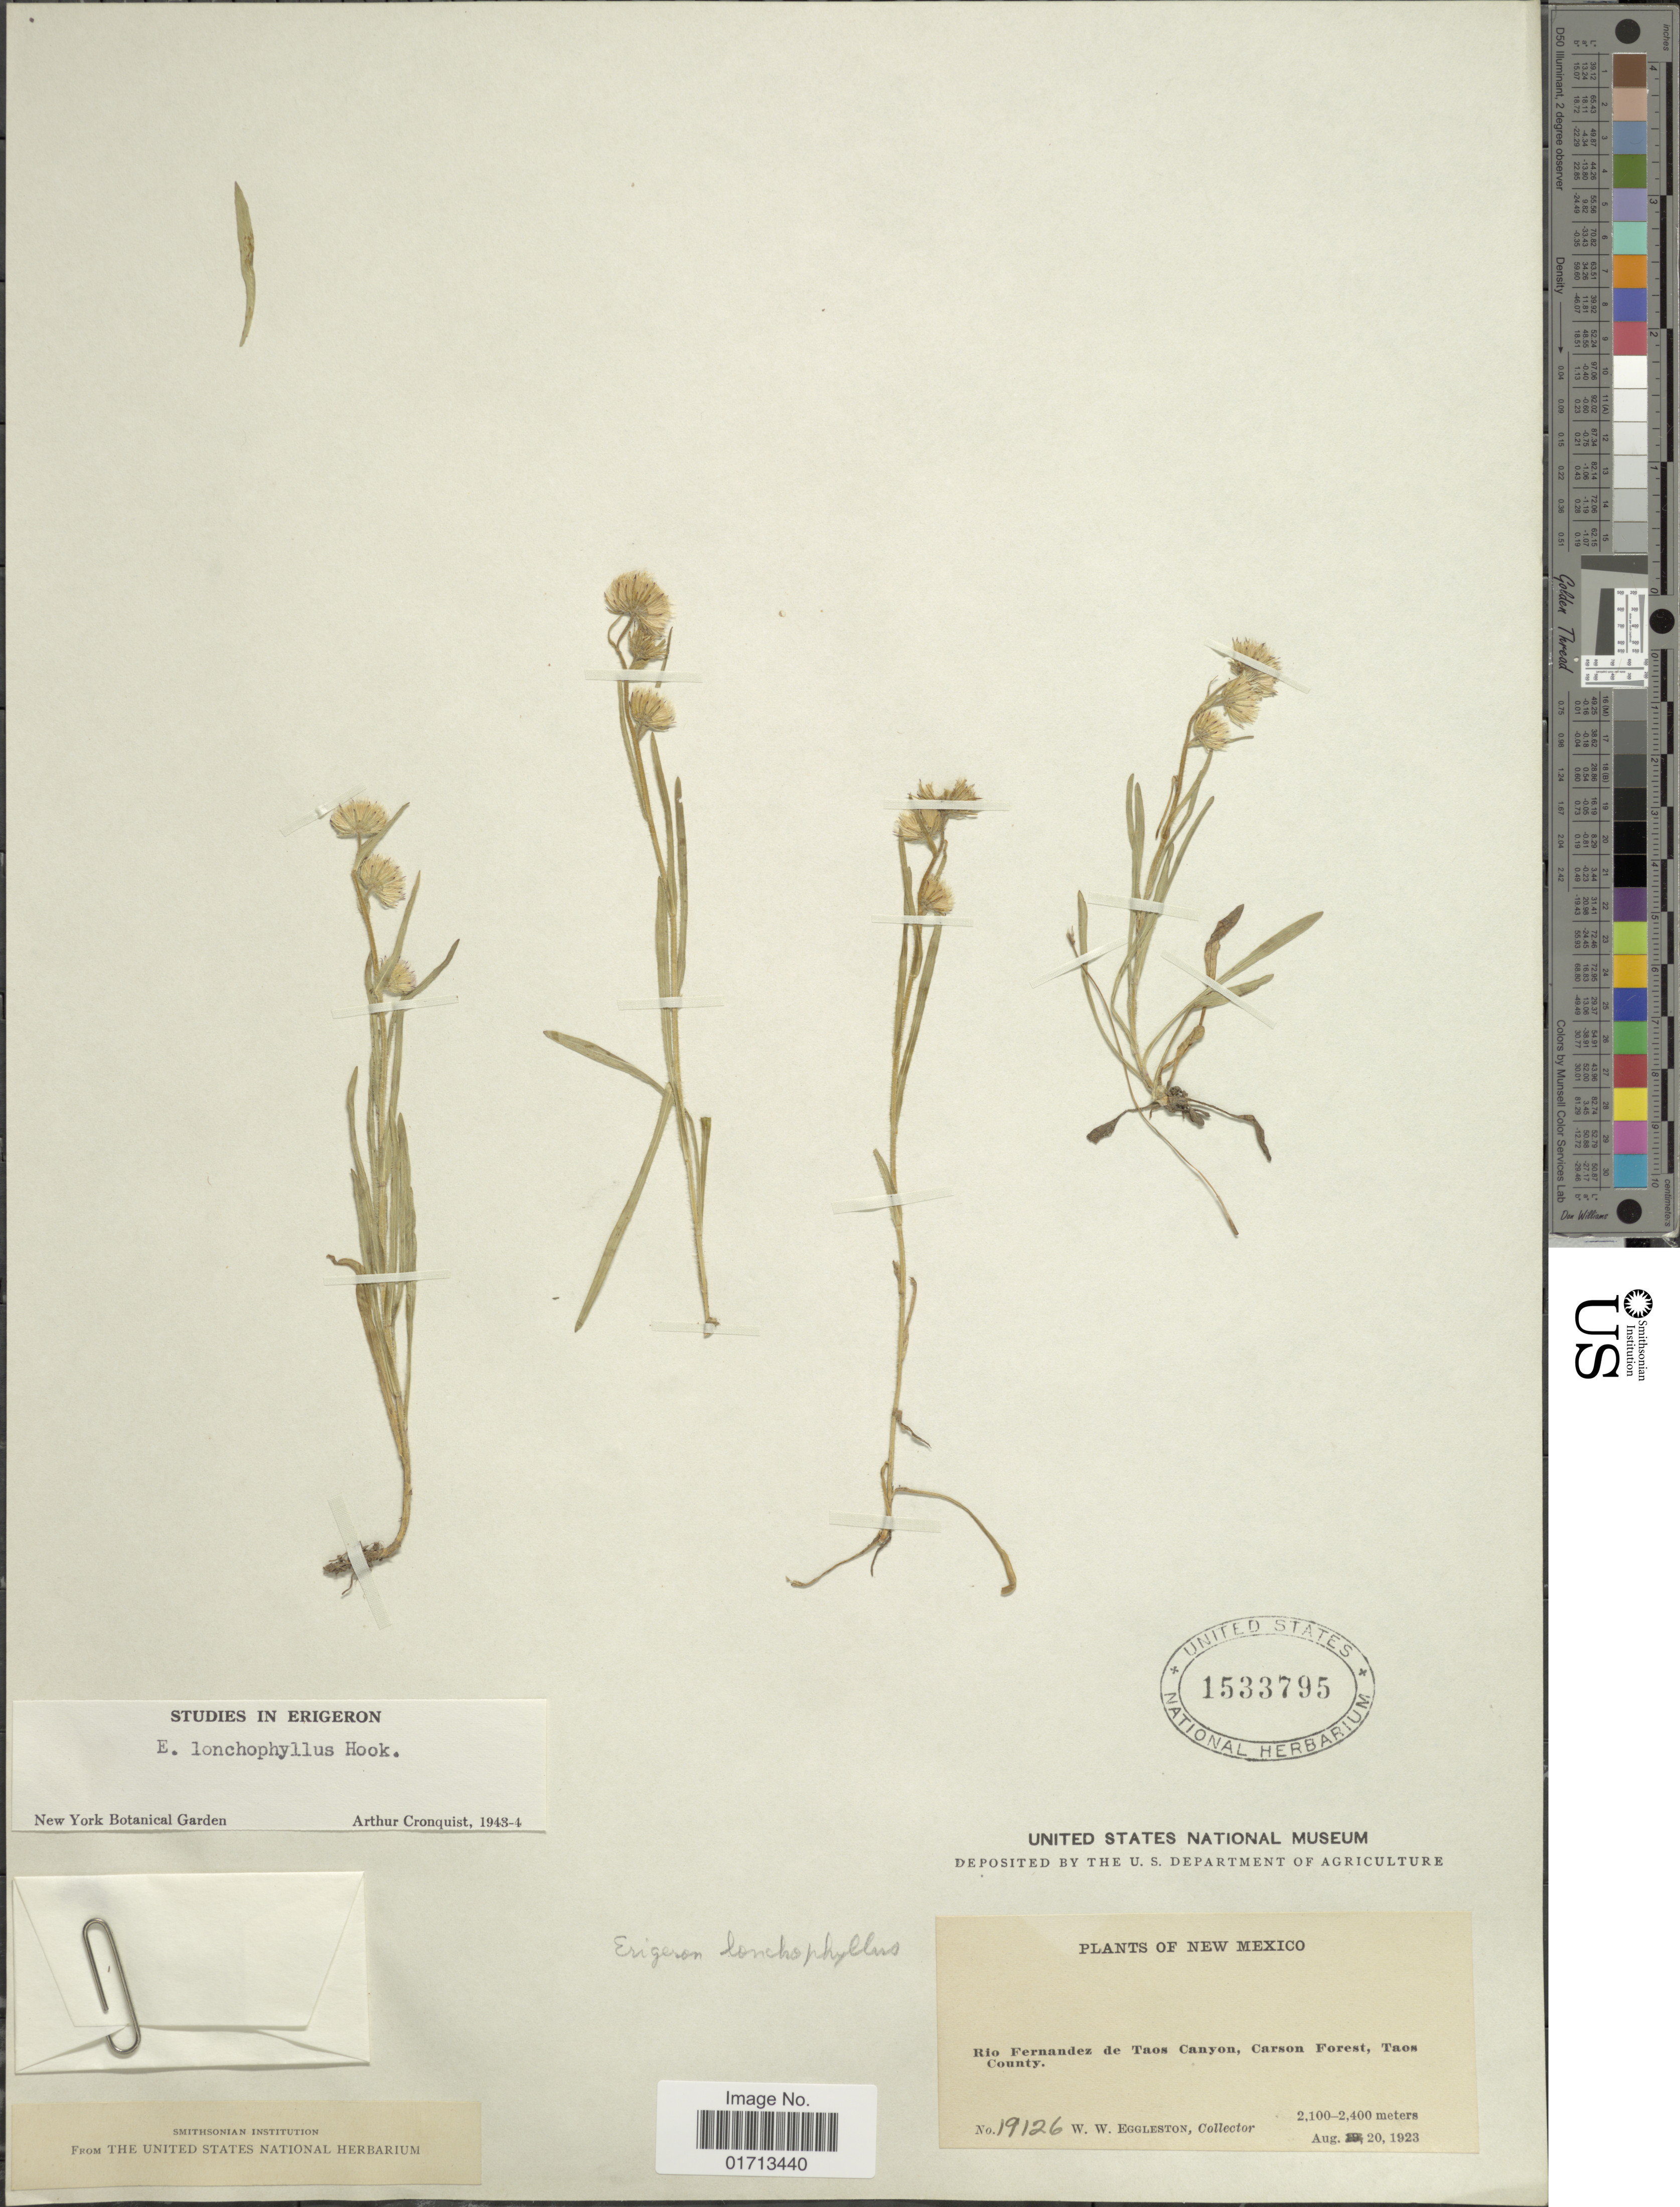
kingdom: Plantae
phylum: Tracheophyta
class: Magnoliopsida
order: Asterales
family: Asteraceae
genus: Erigeron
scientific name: Erigeron lonchophyllus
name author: Hook.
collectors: W. W. Eggleston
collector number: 19126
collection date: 1923-08-20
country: United States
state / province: New Mexico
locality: Rio Fernandez de Taos Canyon, Carson Forest, Taos County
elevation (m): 2100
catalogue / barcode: US 1533795